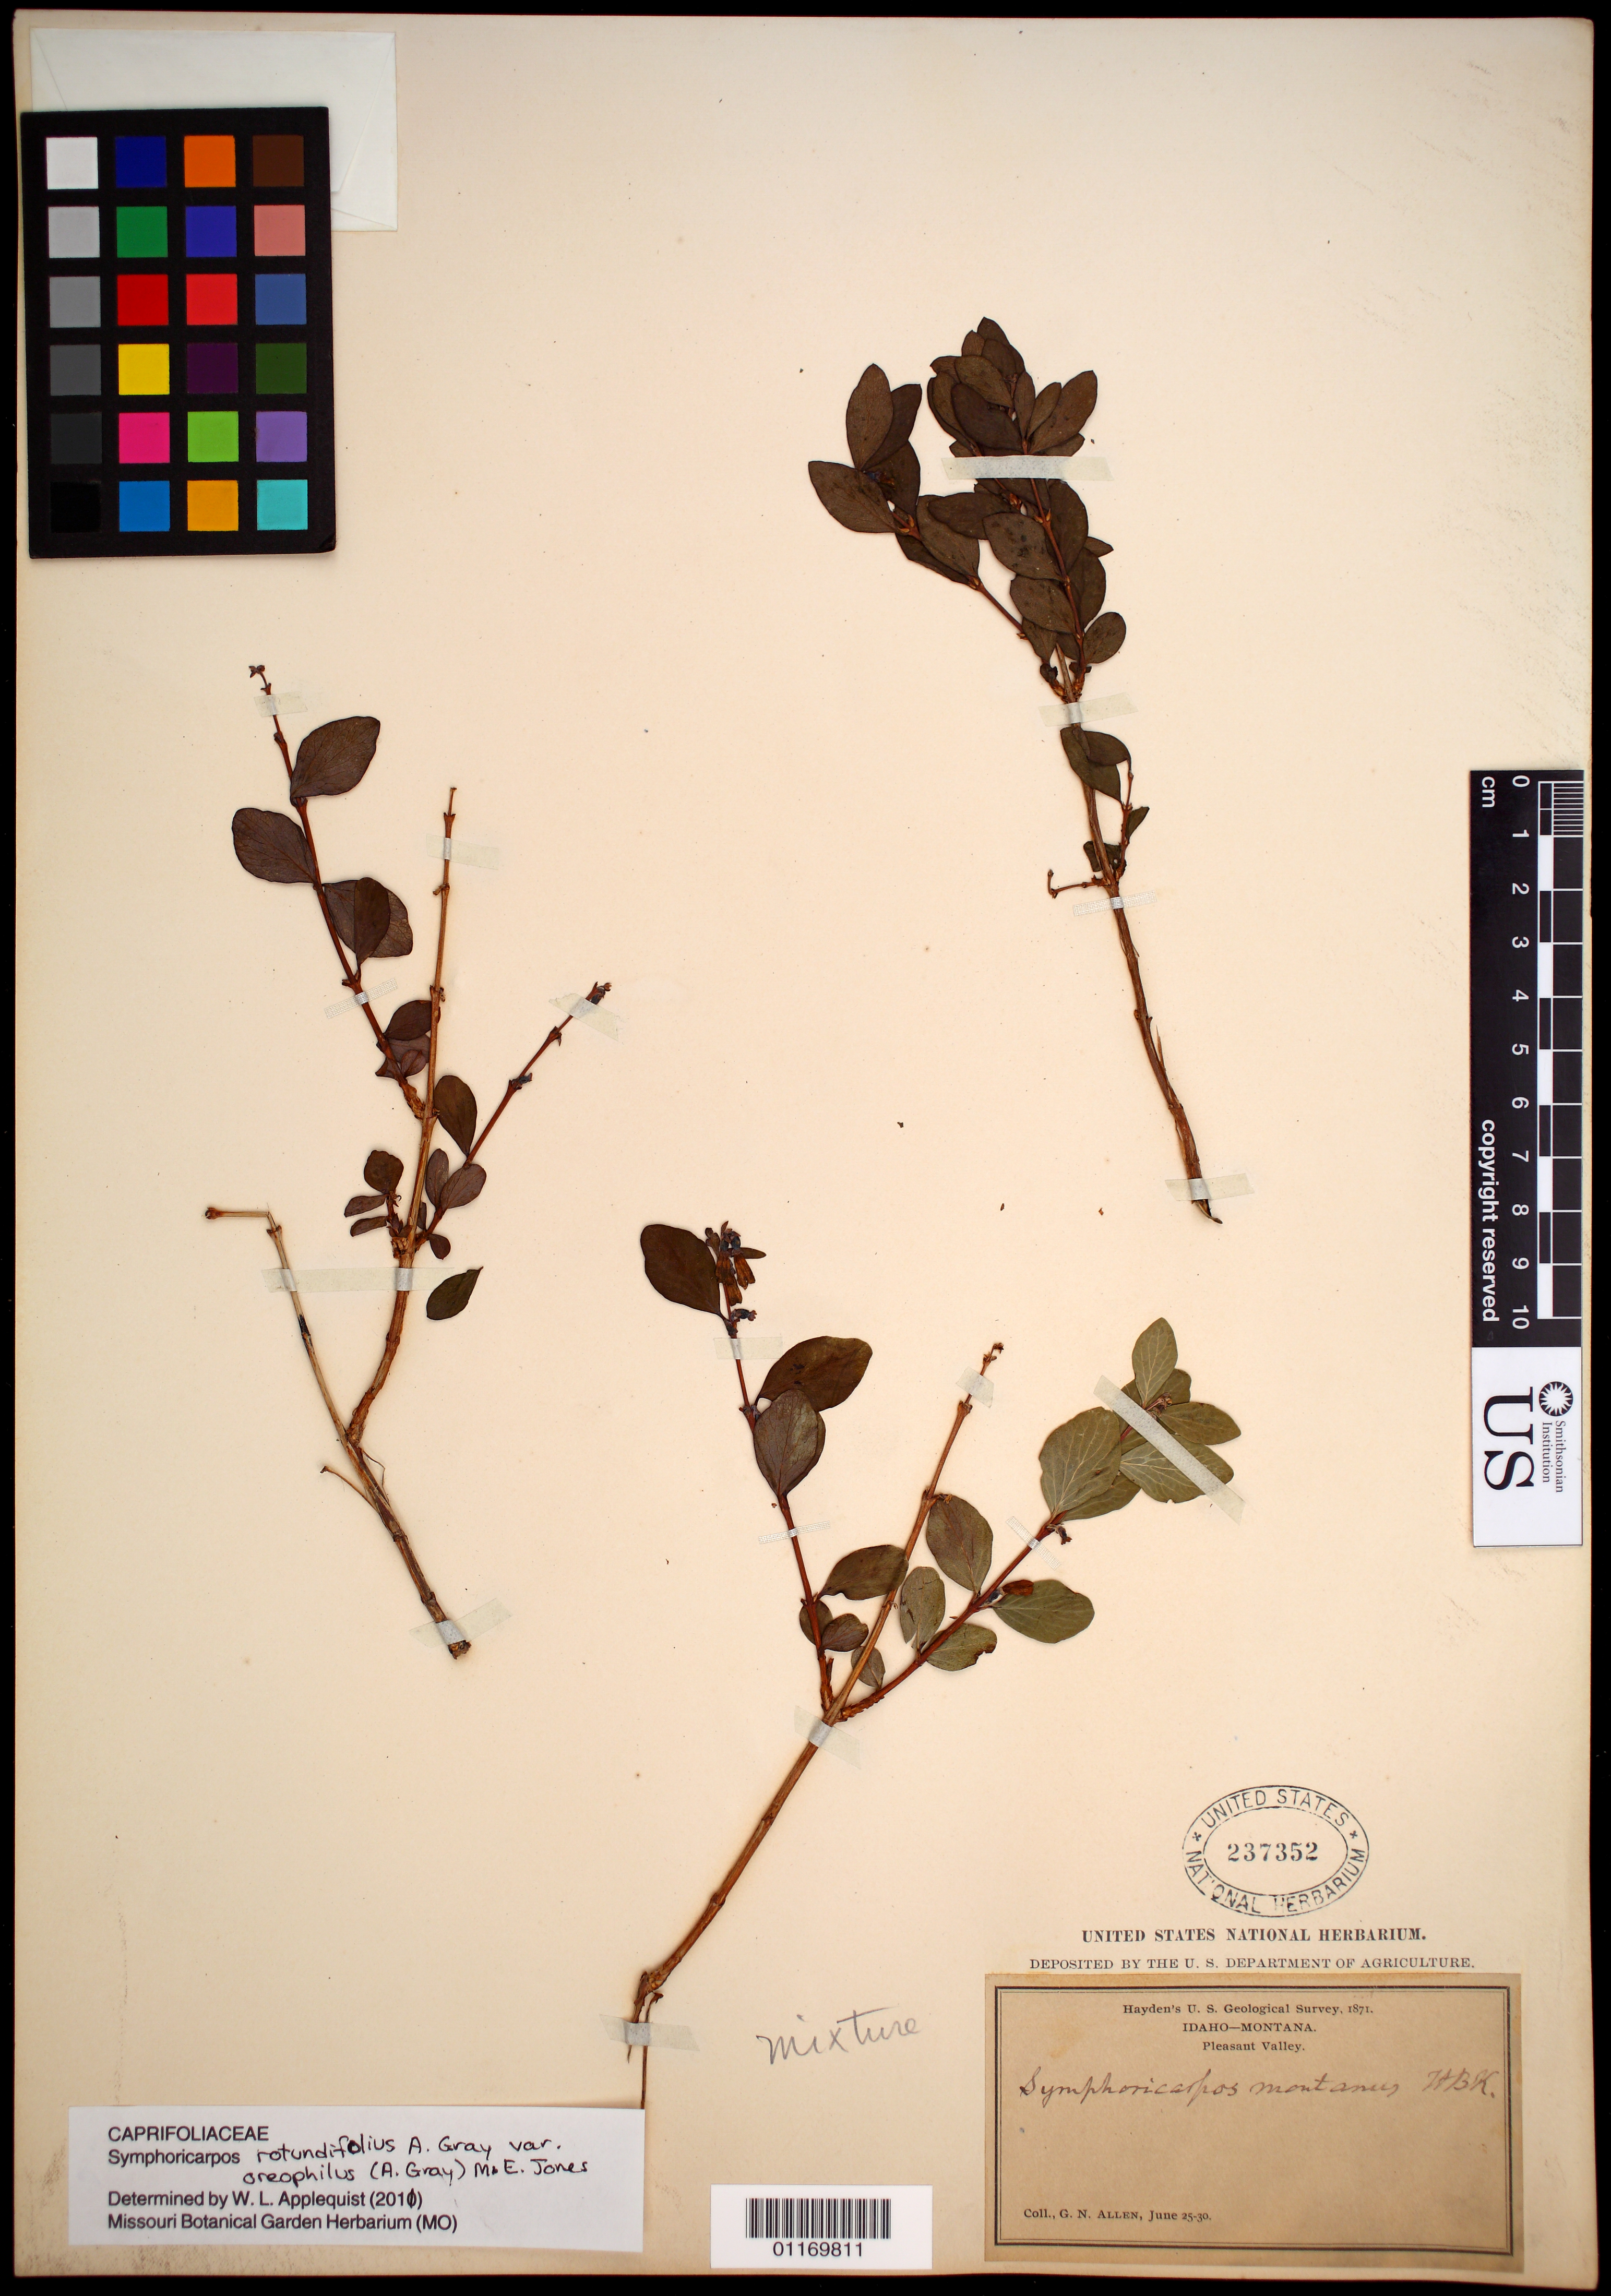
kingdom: Plantae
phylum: Tracheophyta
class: Magnoliopsida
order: Dipsacales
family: Caprifoliaceae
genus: Symphoricarpos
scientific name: Symphoricarpos rotundifolius var. oreophilus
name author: (A. Gray) M.E. Jones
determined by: Applequist, W. L.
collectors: G. N. Allen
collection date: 1871-06-25/1871-06-30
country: United States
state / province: Idaho / Montana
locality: Pleasant Valley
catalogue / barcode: US 237352